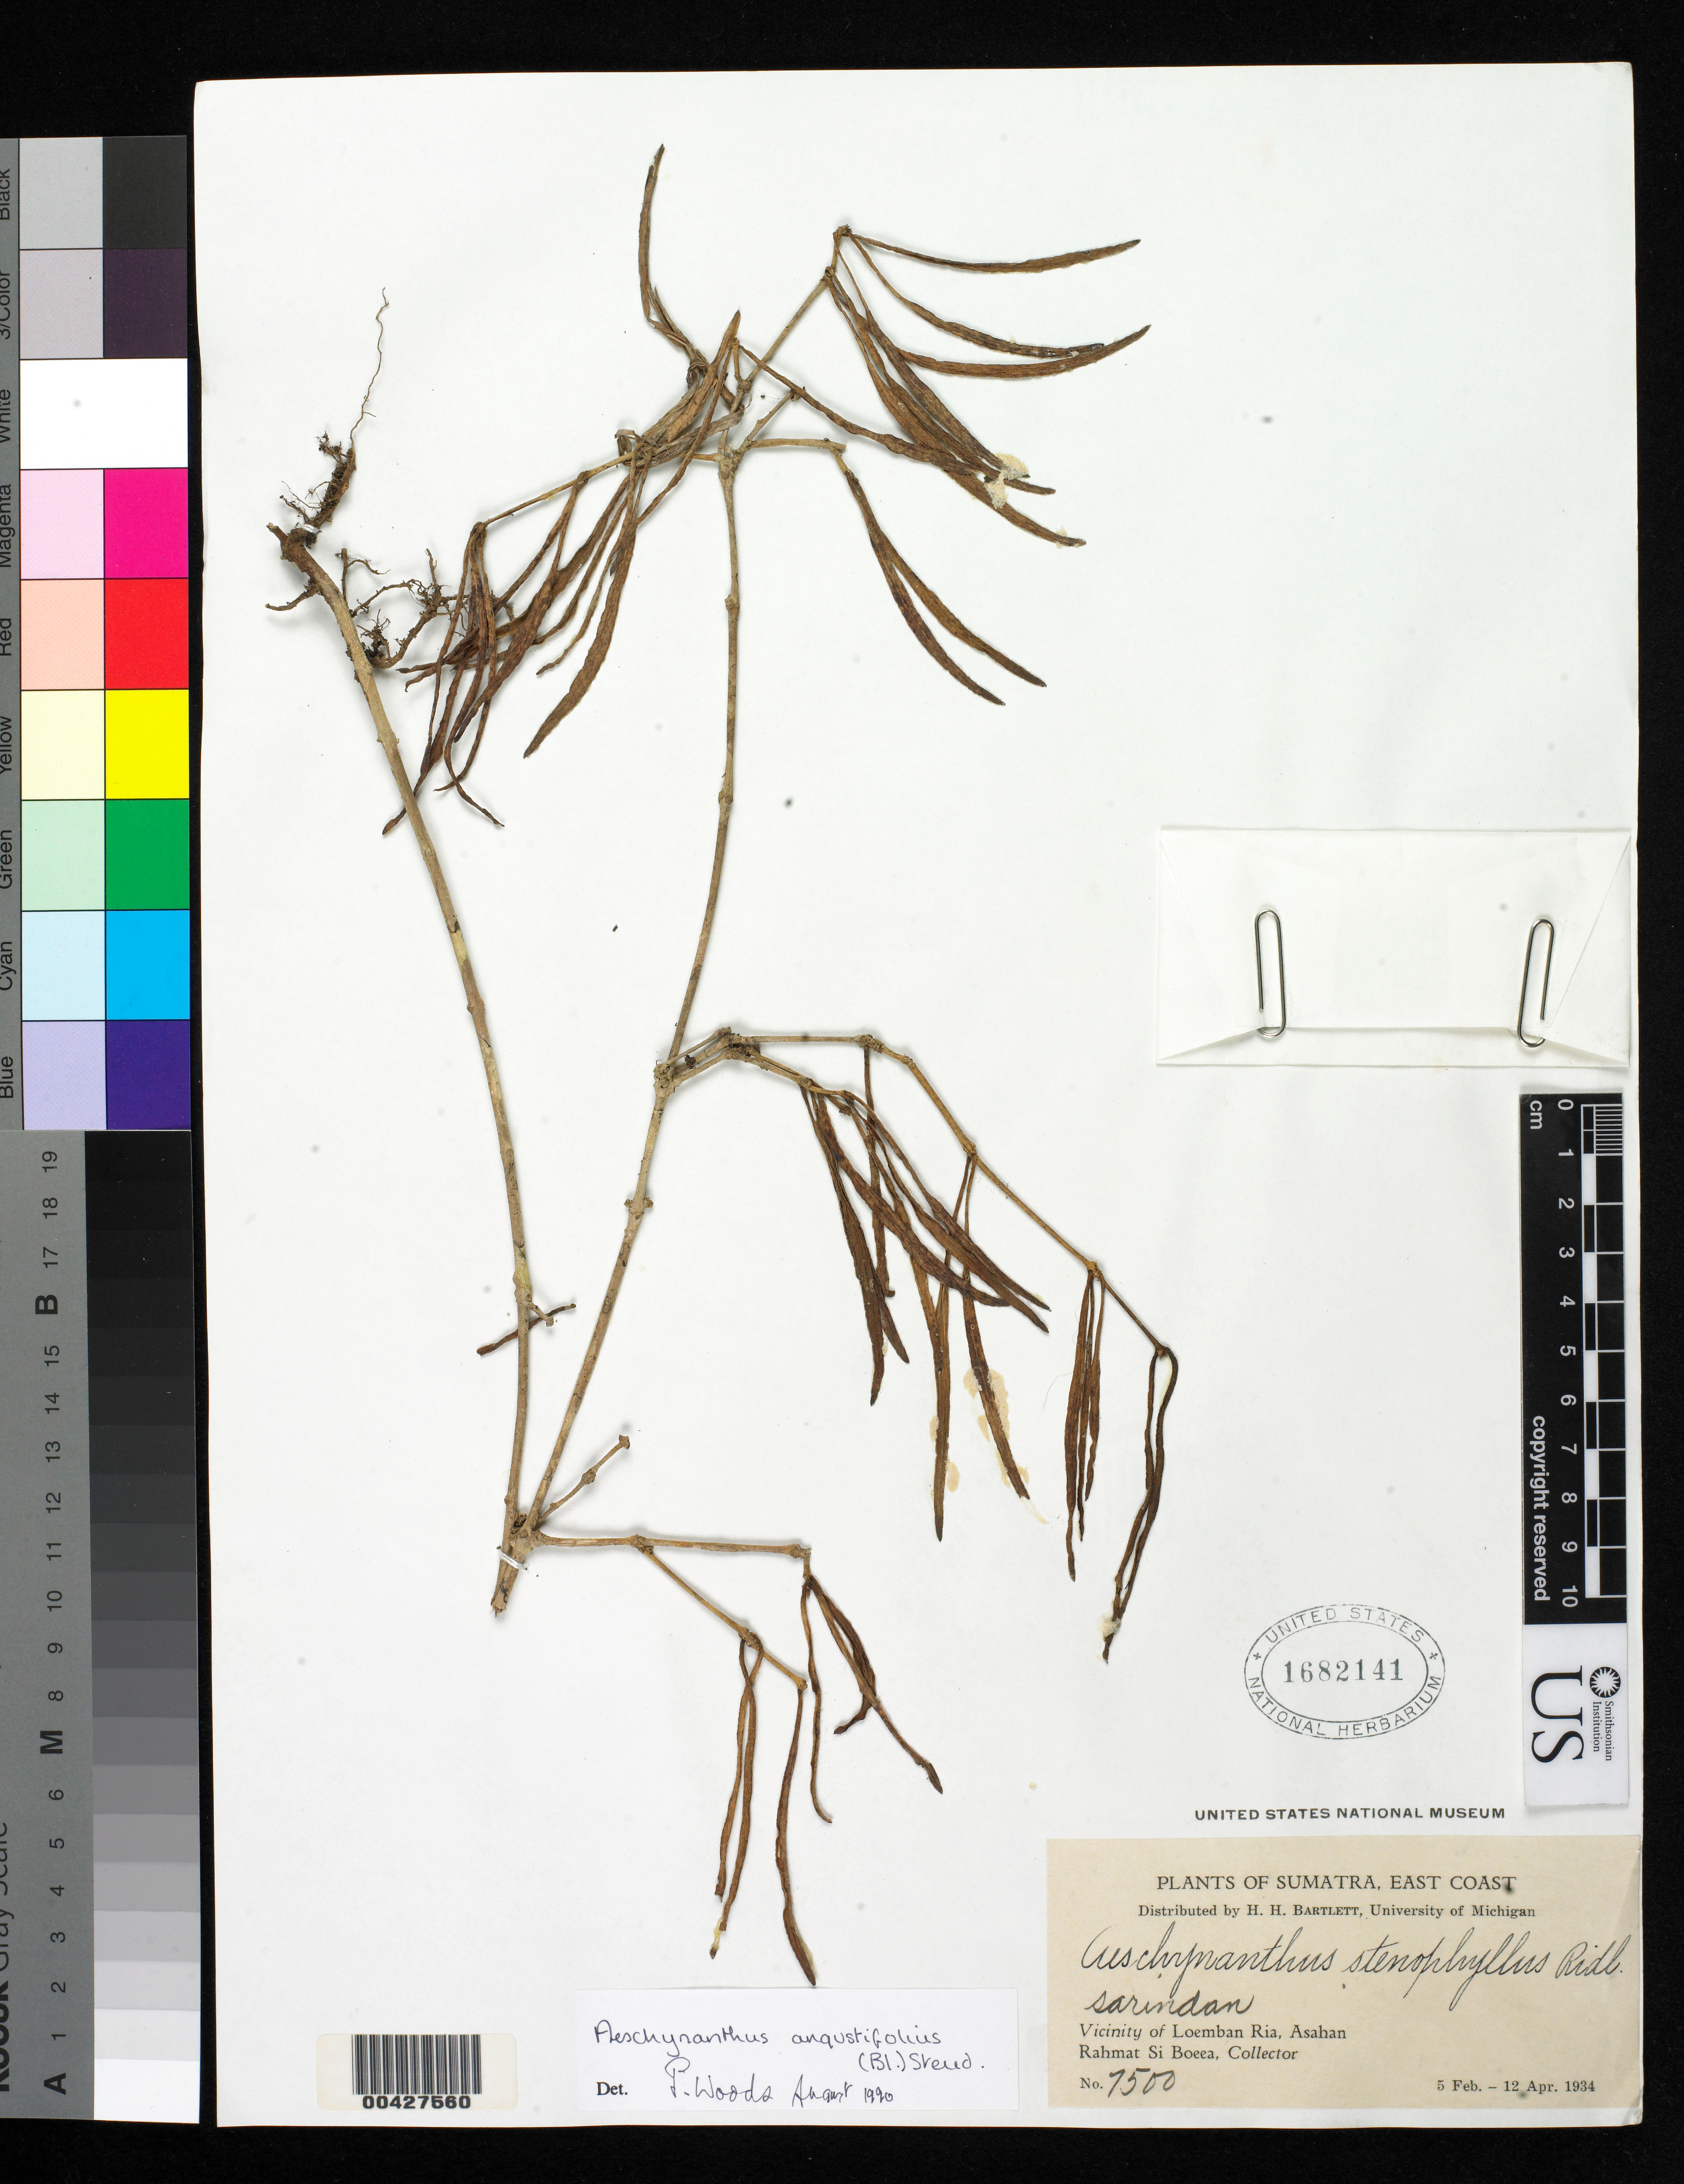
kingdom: Plantae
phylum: Tracheophyta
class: Magnoliopsida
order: Lamiales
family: Gesneriaceae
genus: Aeschynanthus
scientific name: Aeschynanthus angustifolius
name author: (Blume) Steud.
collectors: Rahmat Si Boeea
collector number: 7500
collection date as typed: Feb-Apr 1934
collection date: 1934-02/1934-04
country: Indonesia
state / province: Sumatra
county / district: Sumatera Utara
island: Sumatra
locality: Loemban ria, asahan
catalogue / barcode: US 1682141